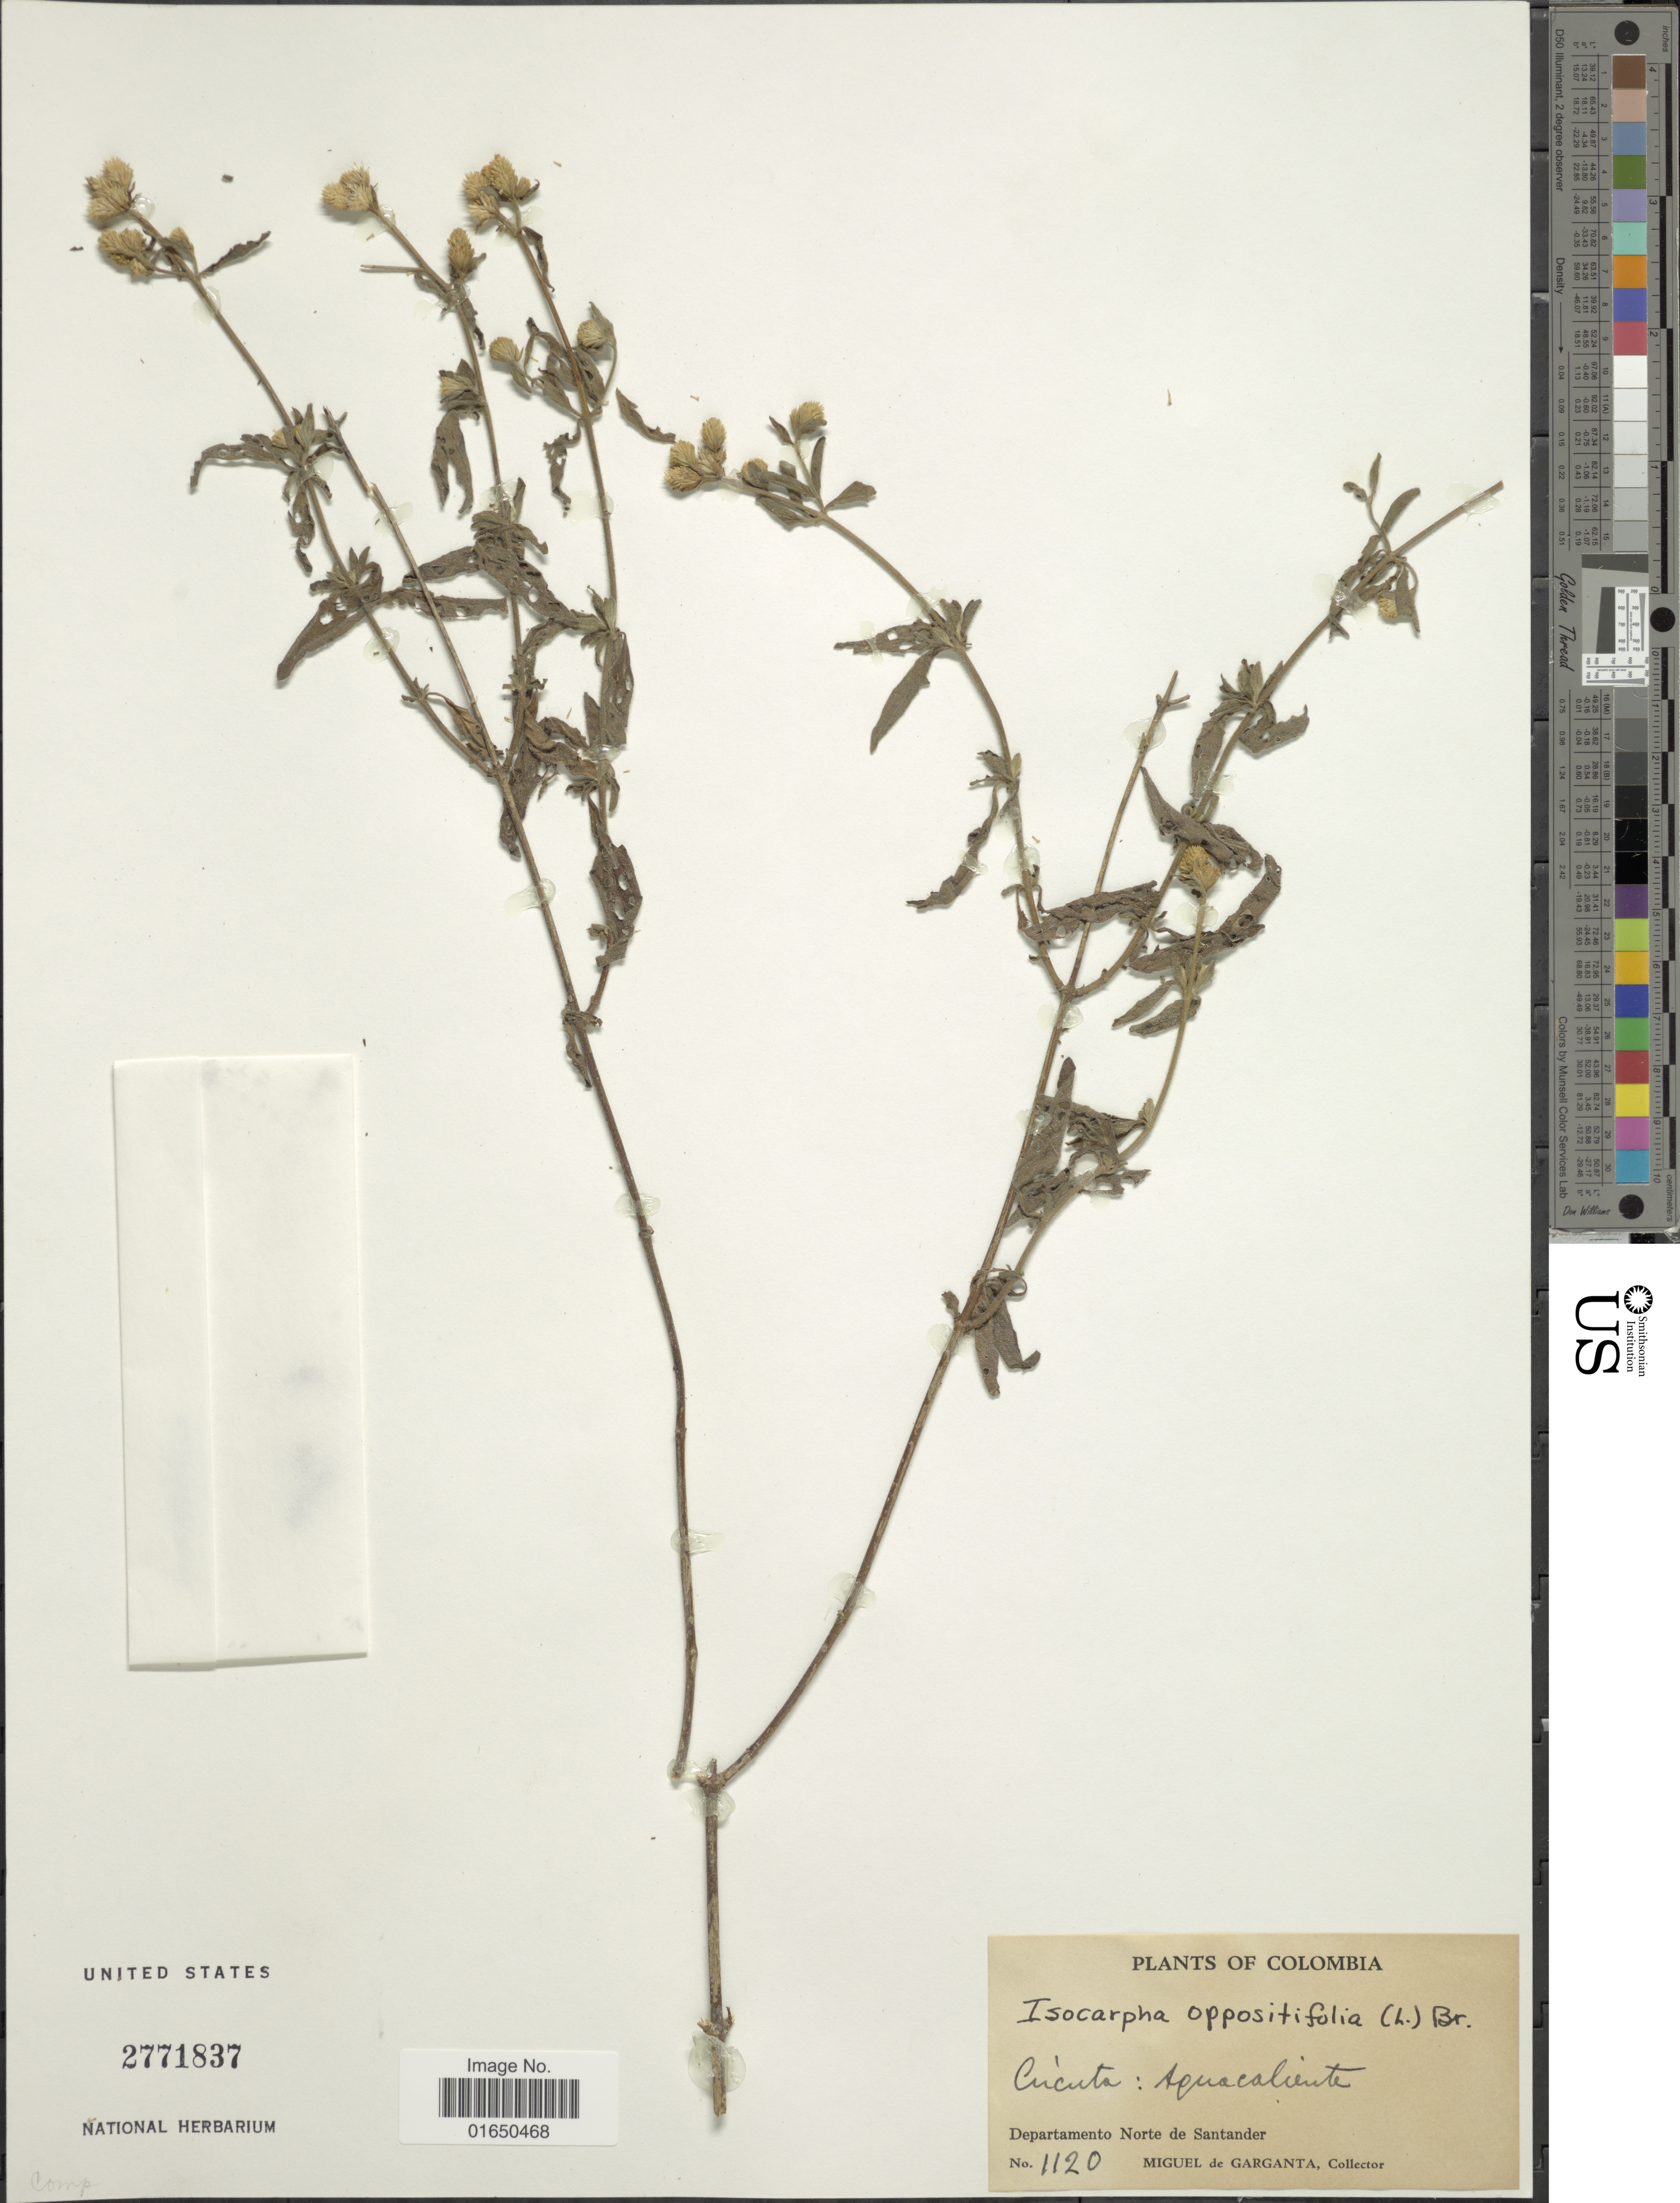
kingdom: Plantae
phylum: Tracheophyta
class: Magnoliopsida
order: Asterales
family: Asteraceae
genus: Isocarpha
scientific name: Isocarpha oppositifolia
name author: (L.) Cass.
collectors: M. Garganta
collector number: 1120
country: Colombia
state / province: Norte de Santander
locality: Departamento Norte de Santander, Cucuta: Aguacaliente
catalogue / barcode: US 2771837